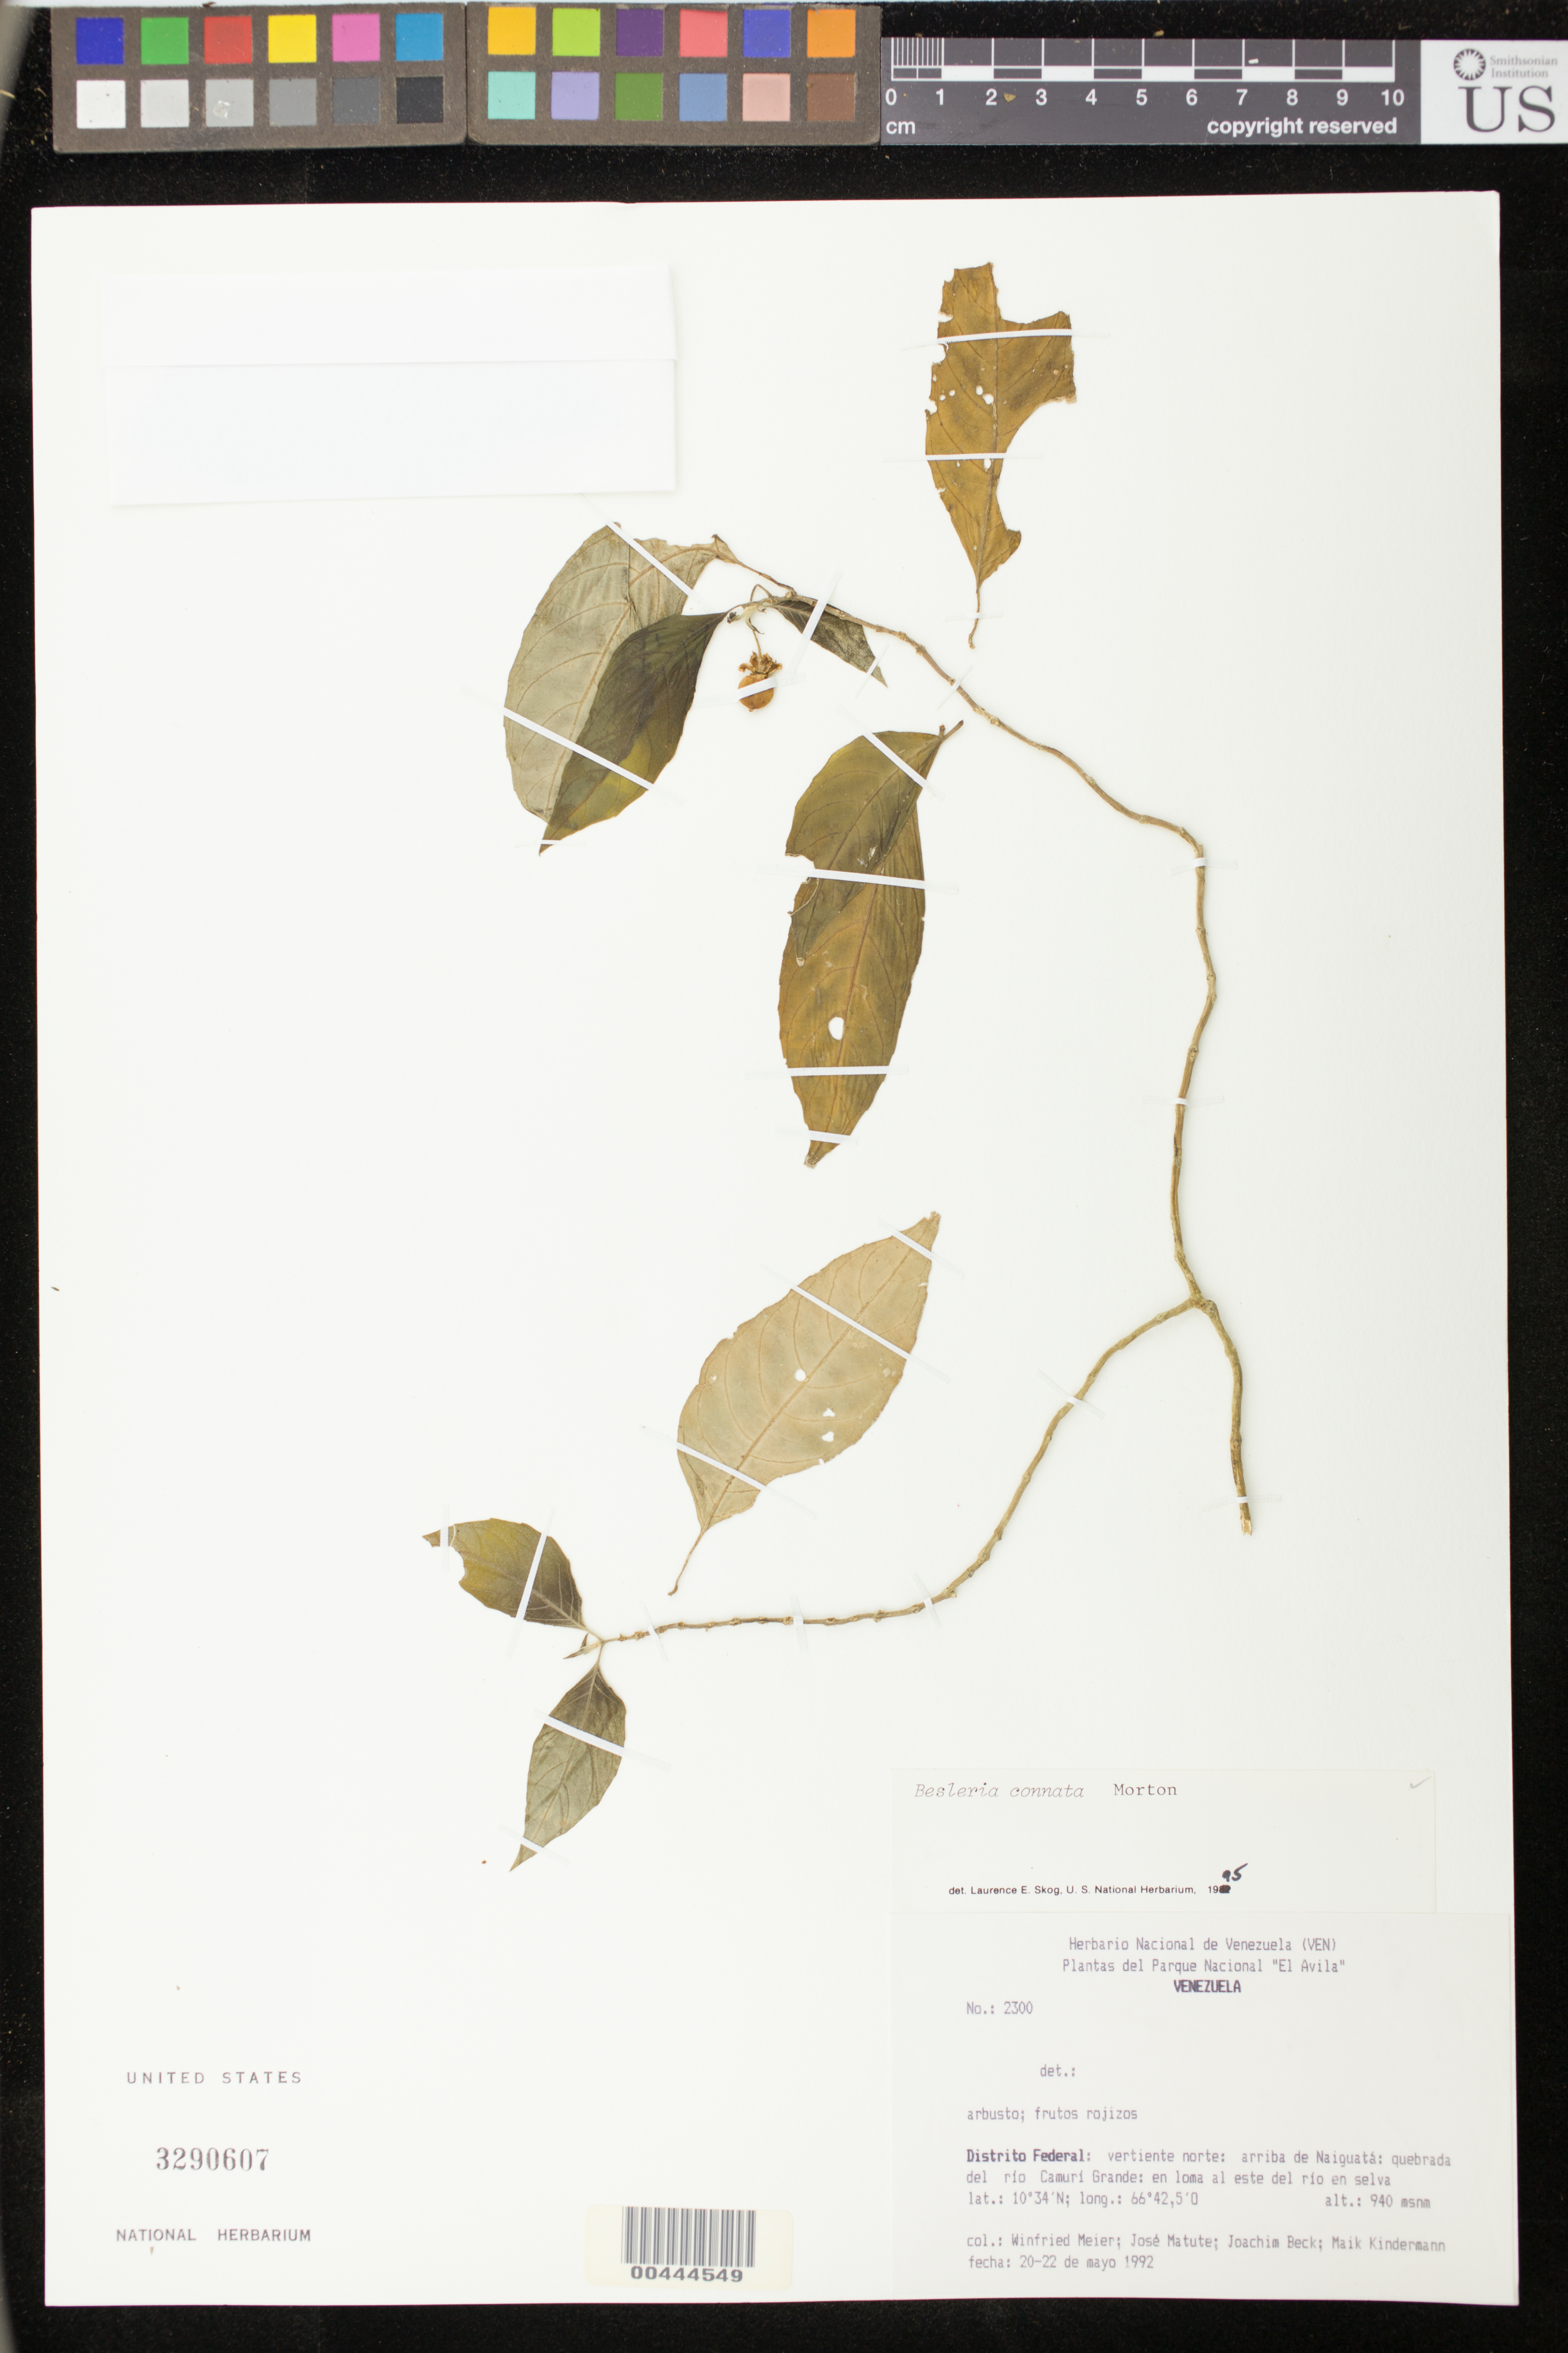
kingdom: Plantae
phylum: Tracheophyta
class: Magnoliopsida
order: Lamiales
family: Gesneriaceae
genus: Besleria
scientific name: Besleria connata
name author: C.V. Morton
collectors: W. Meier, J. Matute, J. Beck & M. Kindermann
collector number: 2300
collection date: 1992-05-20/1992-05-22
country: Venezuela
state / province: Vargas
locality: Distrito Federal: vertiente norte: arriba de Naiguata: quebrada del rio Camuri Grande: en loma al este del rio enselva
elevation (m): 940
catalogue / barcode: US 3290607